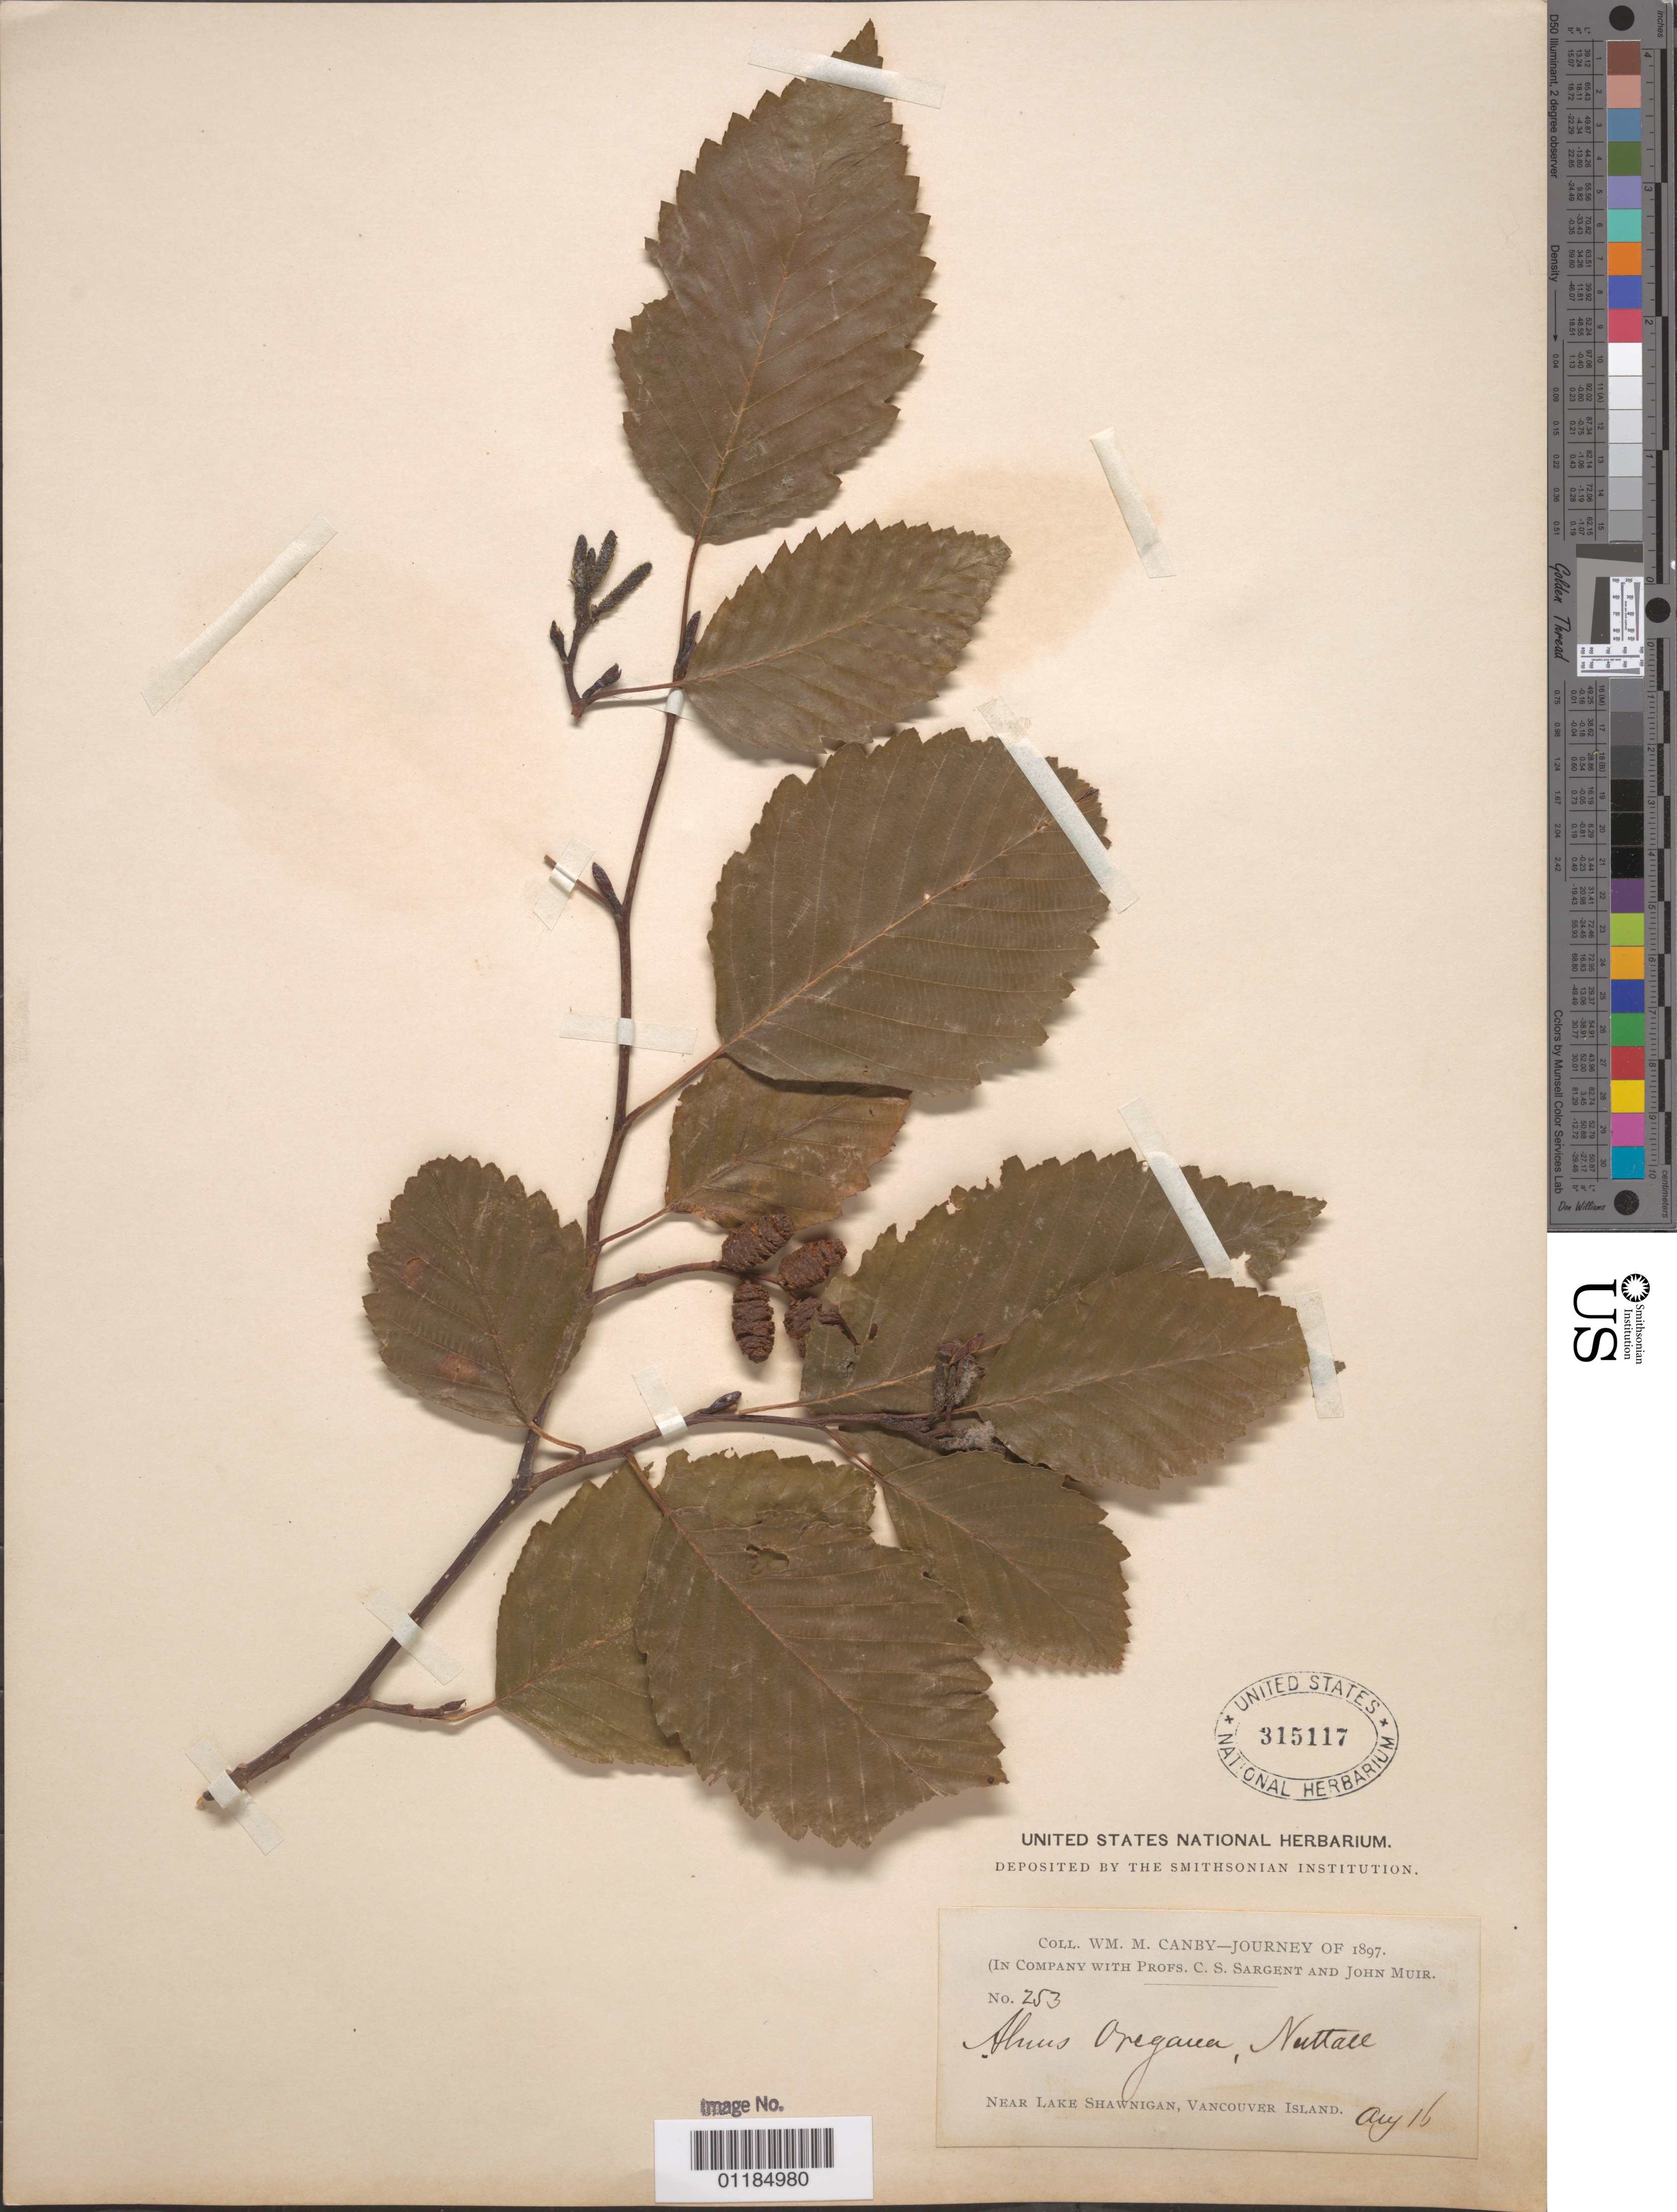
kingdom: Plantae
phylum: Tracheophyta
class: Magnoliopsida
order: Fagales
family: Betulaceae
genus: Alnus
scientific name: Alnus oregana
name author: Nutt.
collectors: W. M. Canby, C. S. Sargent & J. Muir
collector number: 253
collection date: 1897-08-16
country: Canada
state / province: British Columbia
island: Vancouver Island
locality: Lake Shawnigan.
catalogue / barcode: US 315117